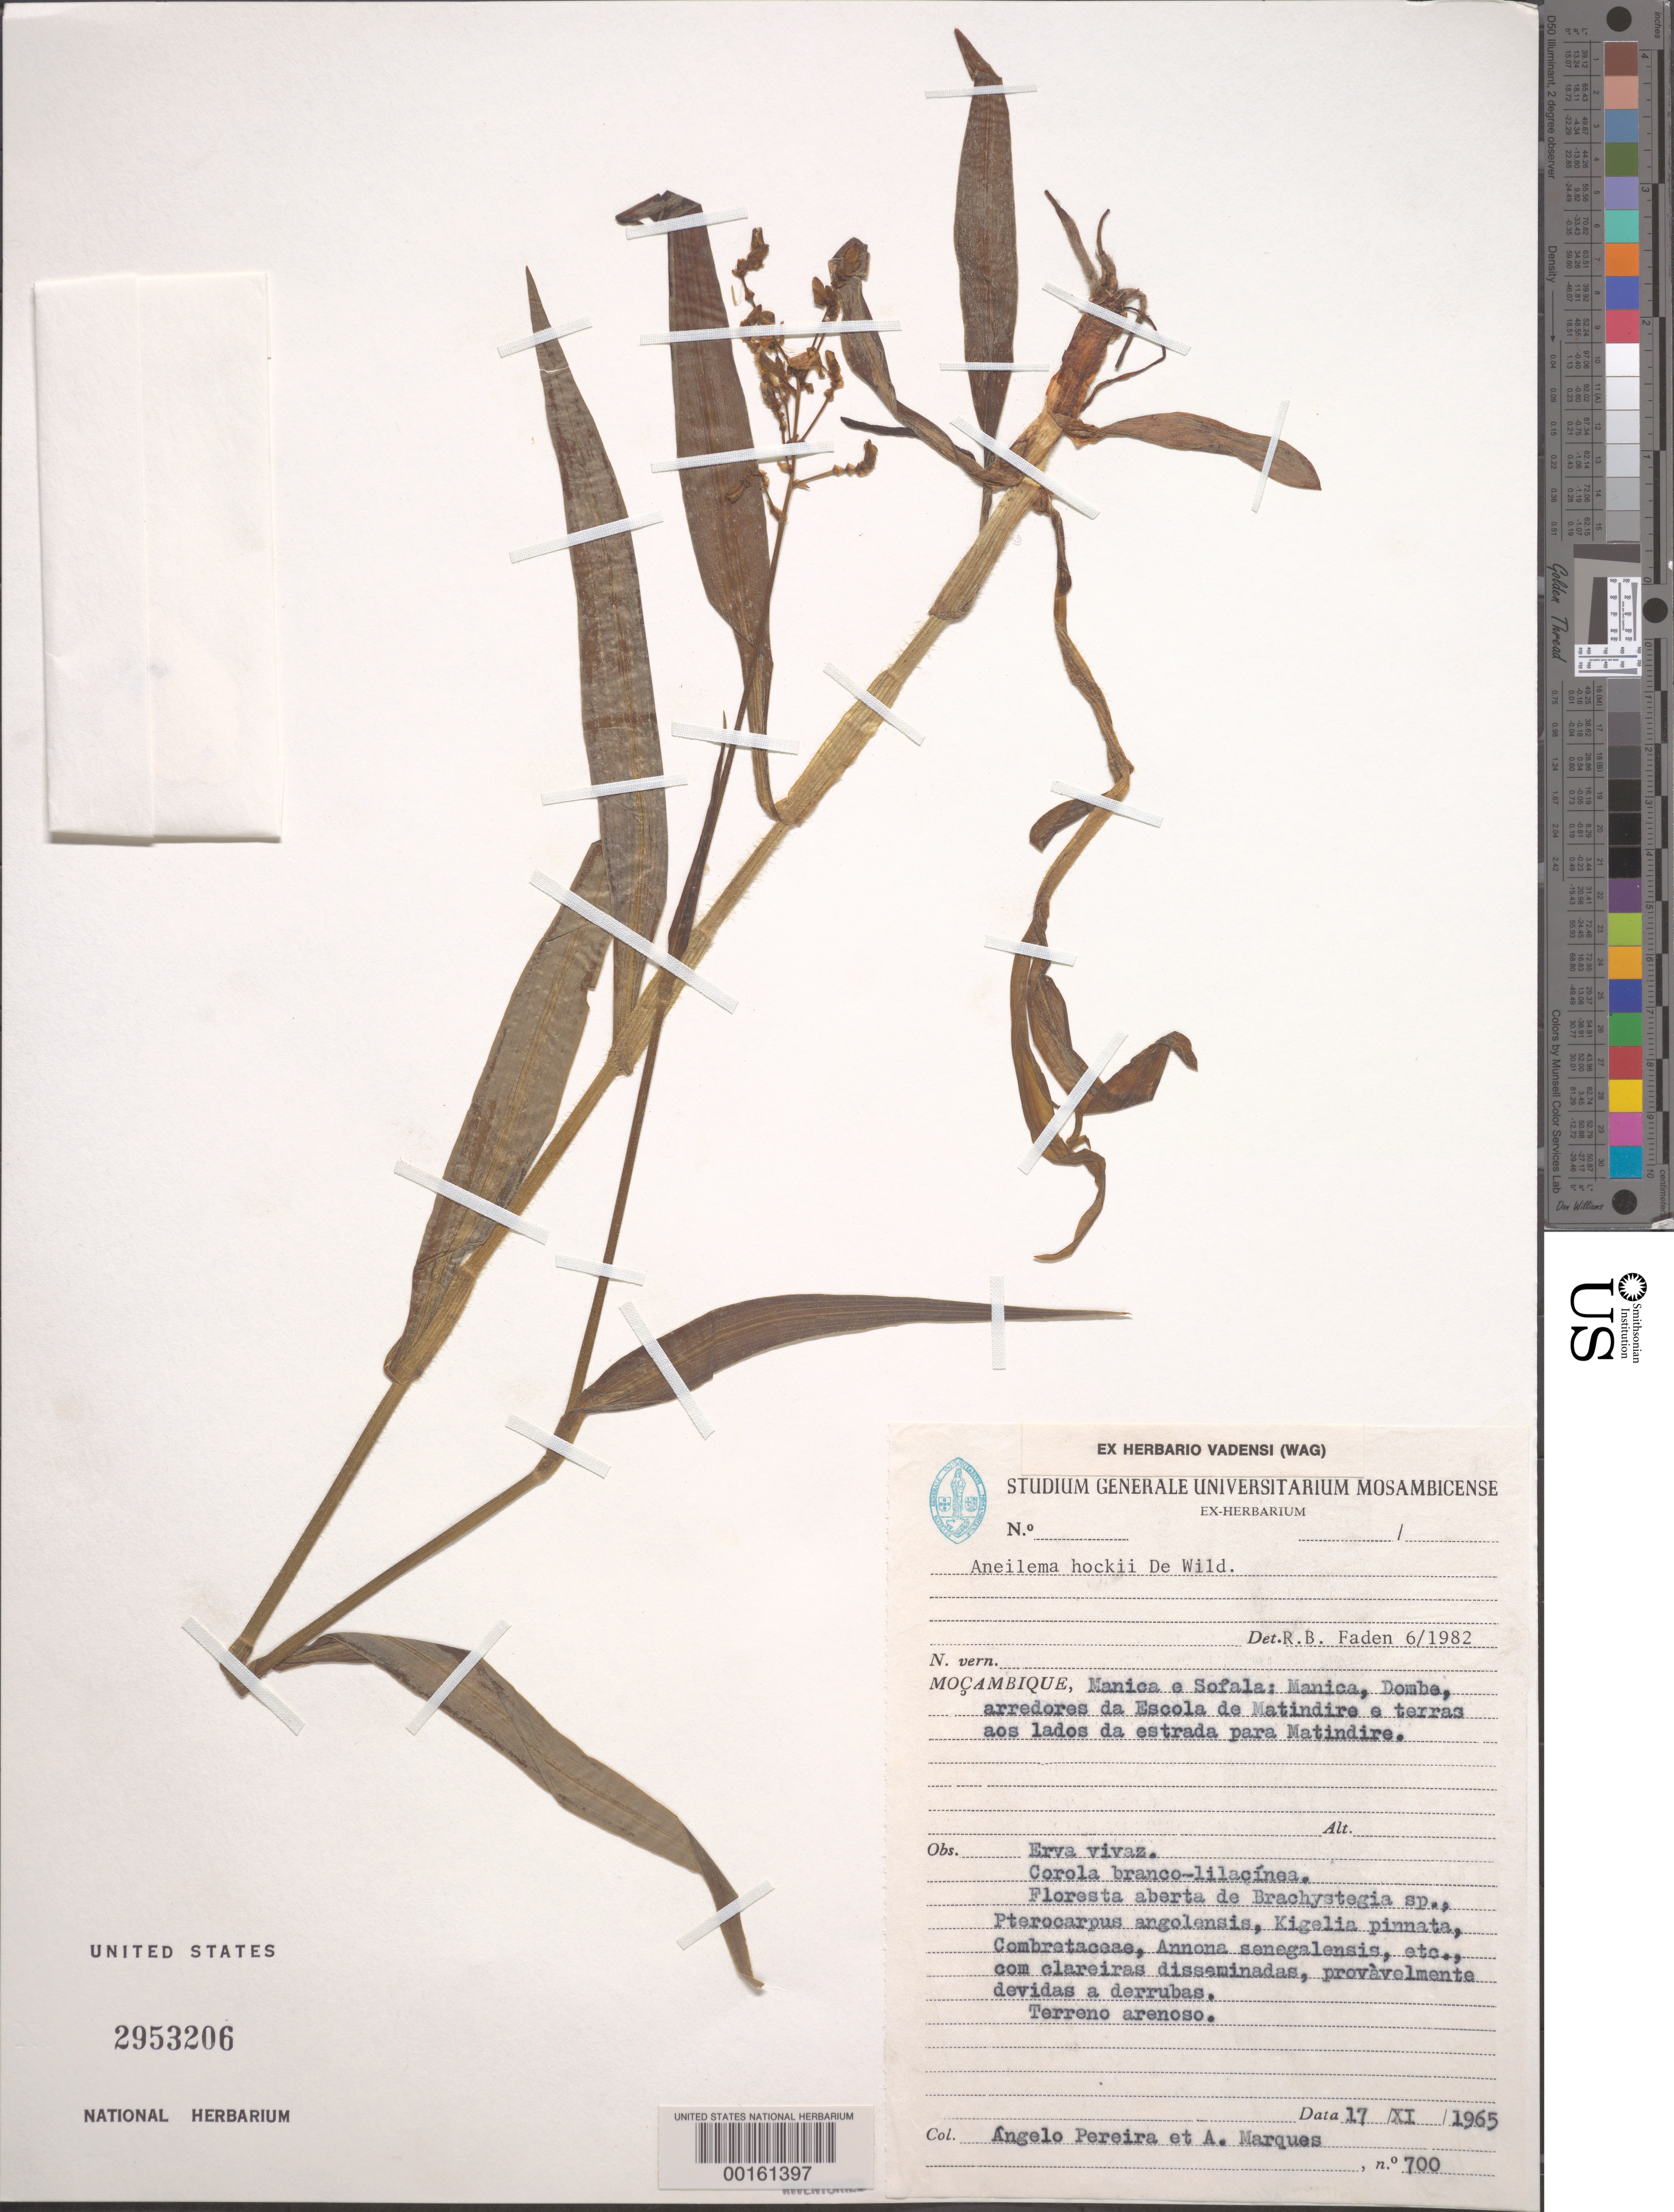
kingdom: Plantae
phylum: Tracheophyta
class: Liliopsida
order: Commelinales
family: Commelinaceae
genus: Aneilema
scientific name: Aneilema hockii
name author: De Wild.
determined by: Faden, Robert B., (US), Smithsonian Institution - National Museum of Natural History (UNITED STATES)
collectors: A. Pereira & A. Marques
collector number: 700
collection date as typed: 17 Nov 1965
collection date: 1965-11-17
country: Mozambique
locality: Dombe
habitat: Sandy soil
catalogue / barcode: US 2953206